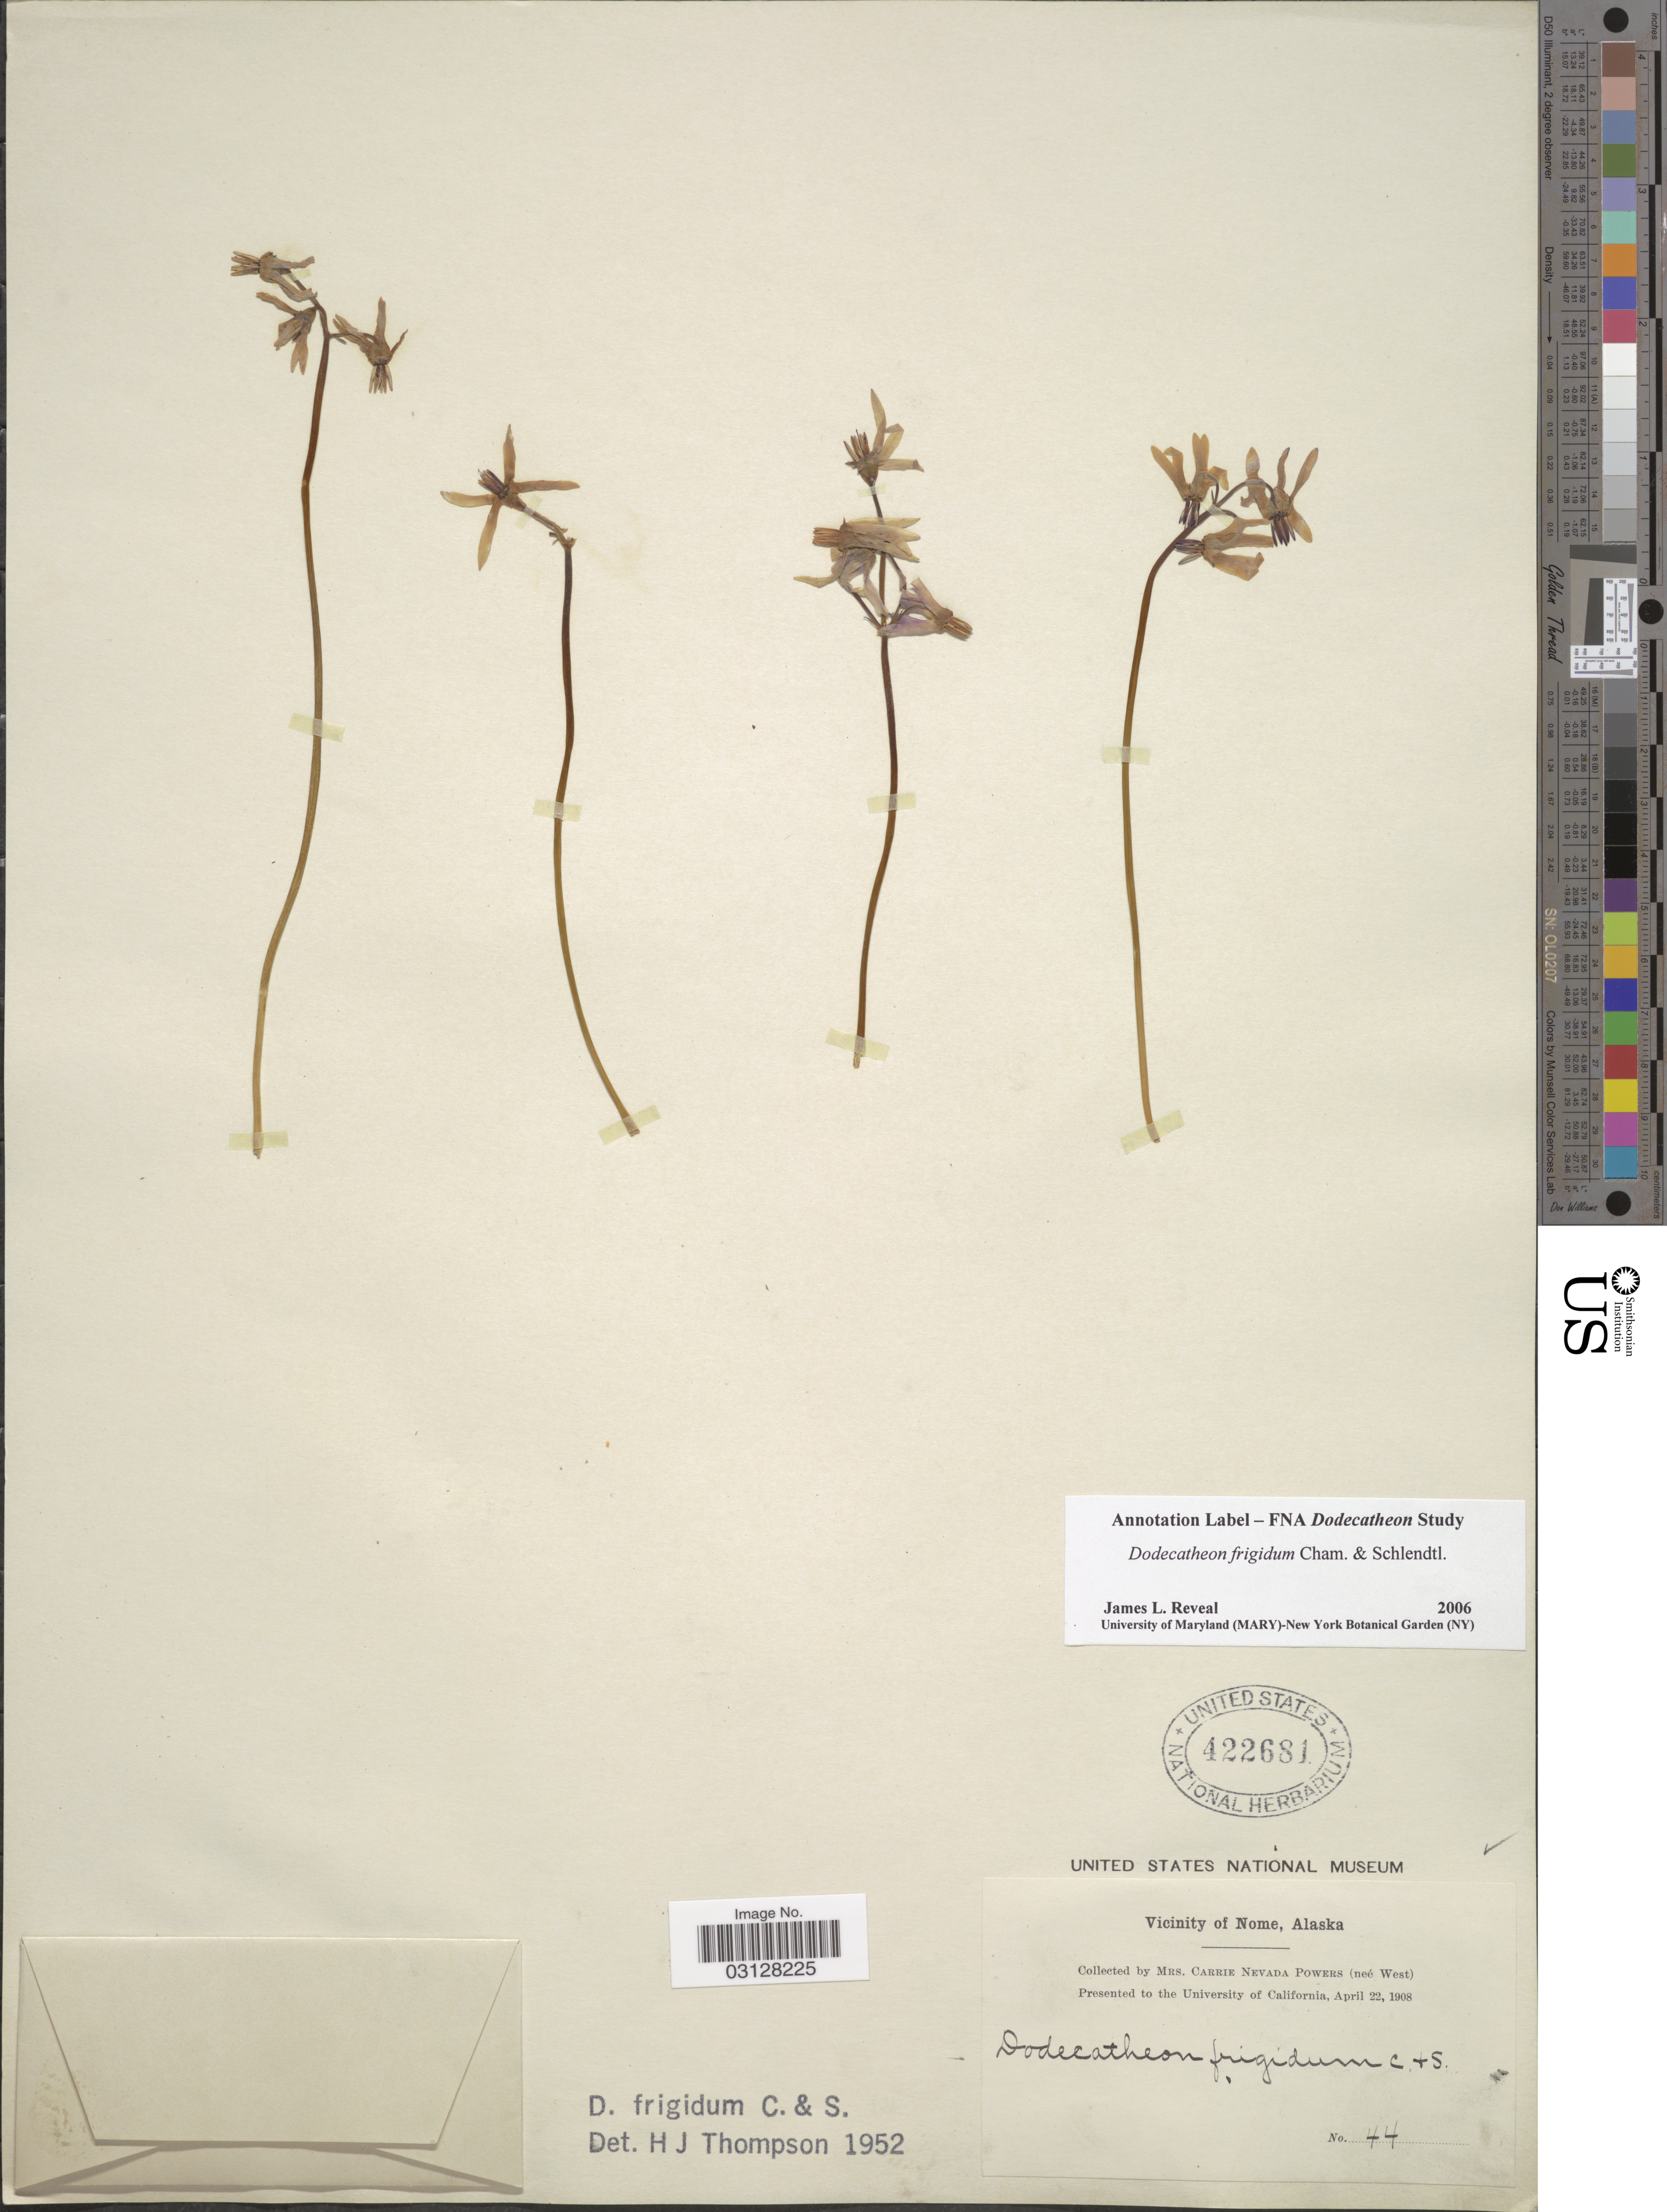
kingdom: Plantae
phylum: Tracheophyta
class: Magnoliopsida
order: Ericales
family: Primulaceae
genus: Dodecatheon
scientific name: Dodecatheon frigidum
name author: Cham. & Schltdl.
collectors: C. Powers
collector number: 44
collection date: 1908-04-22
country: United States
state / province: Alaska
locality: Vicinity of Nome.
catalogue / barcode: US 422681